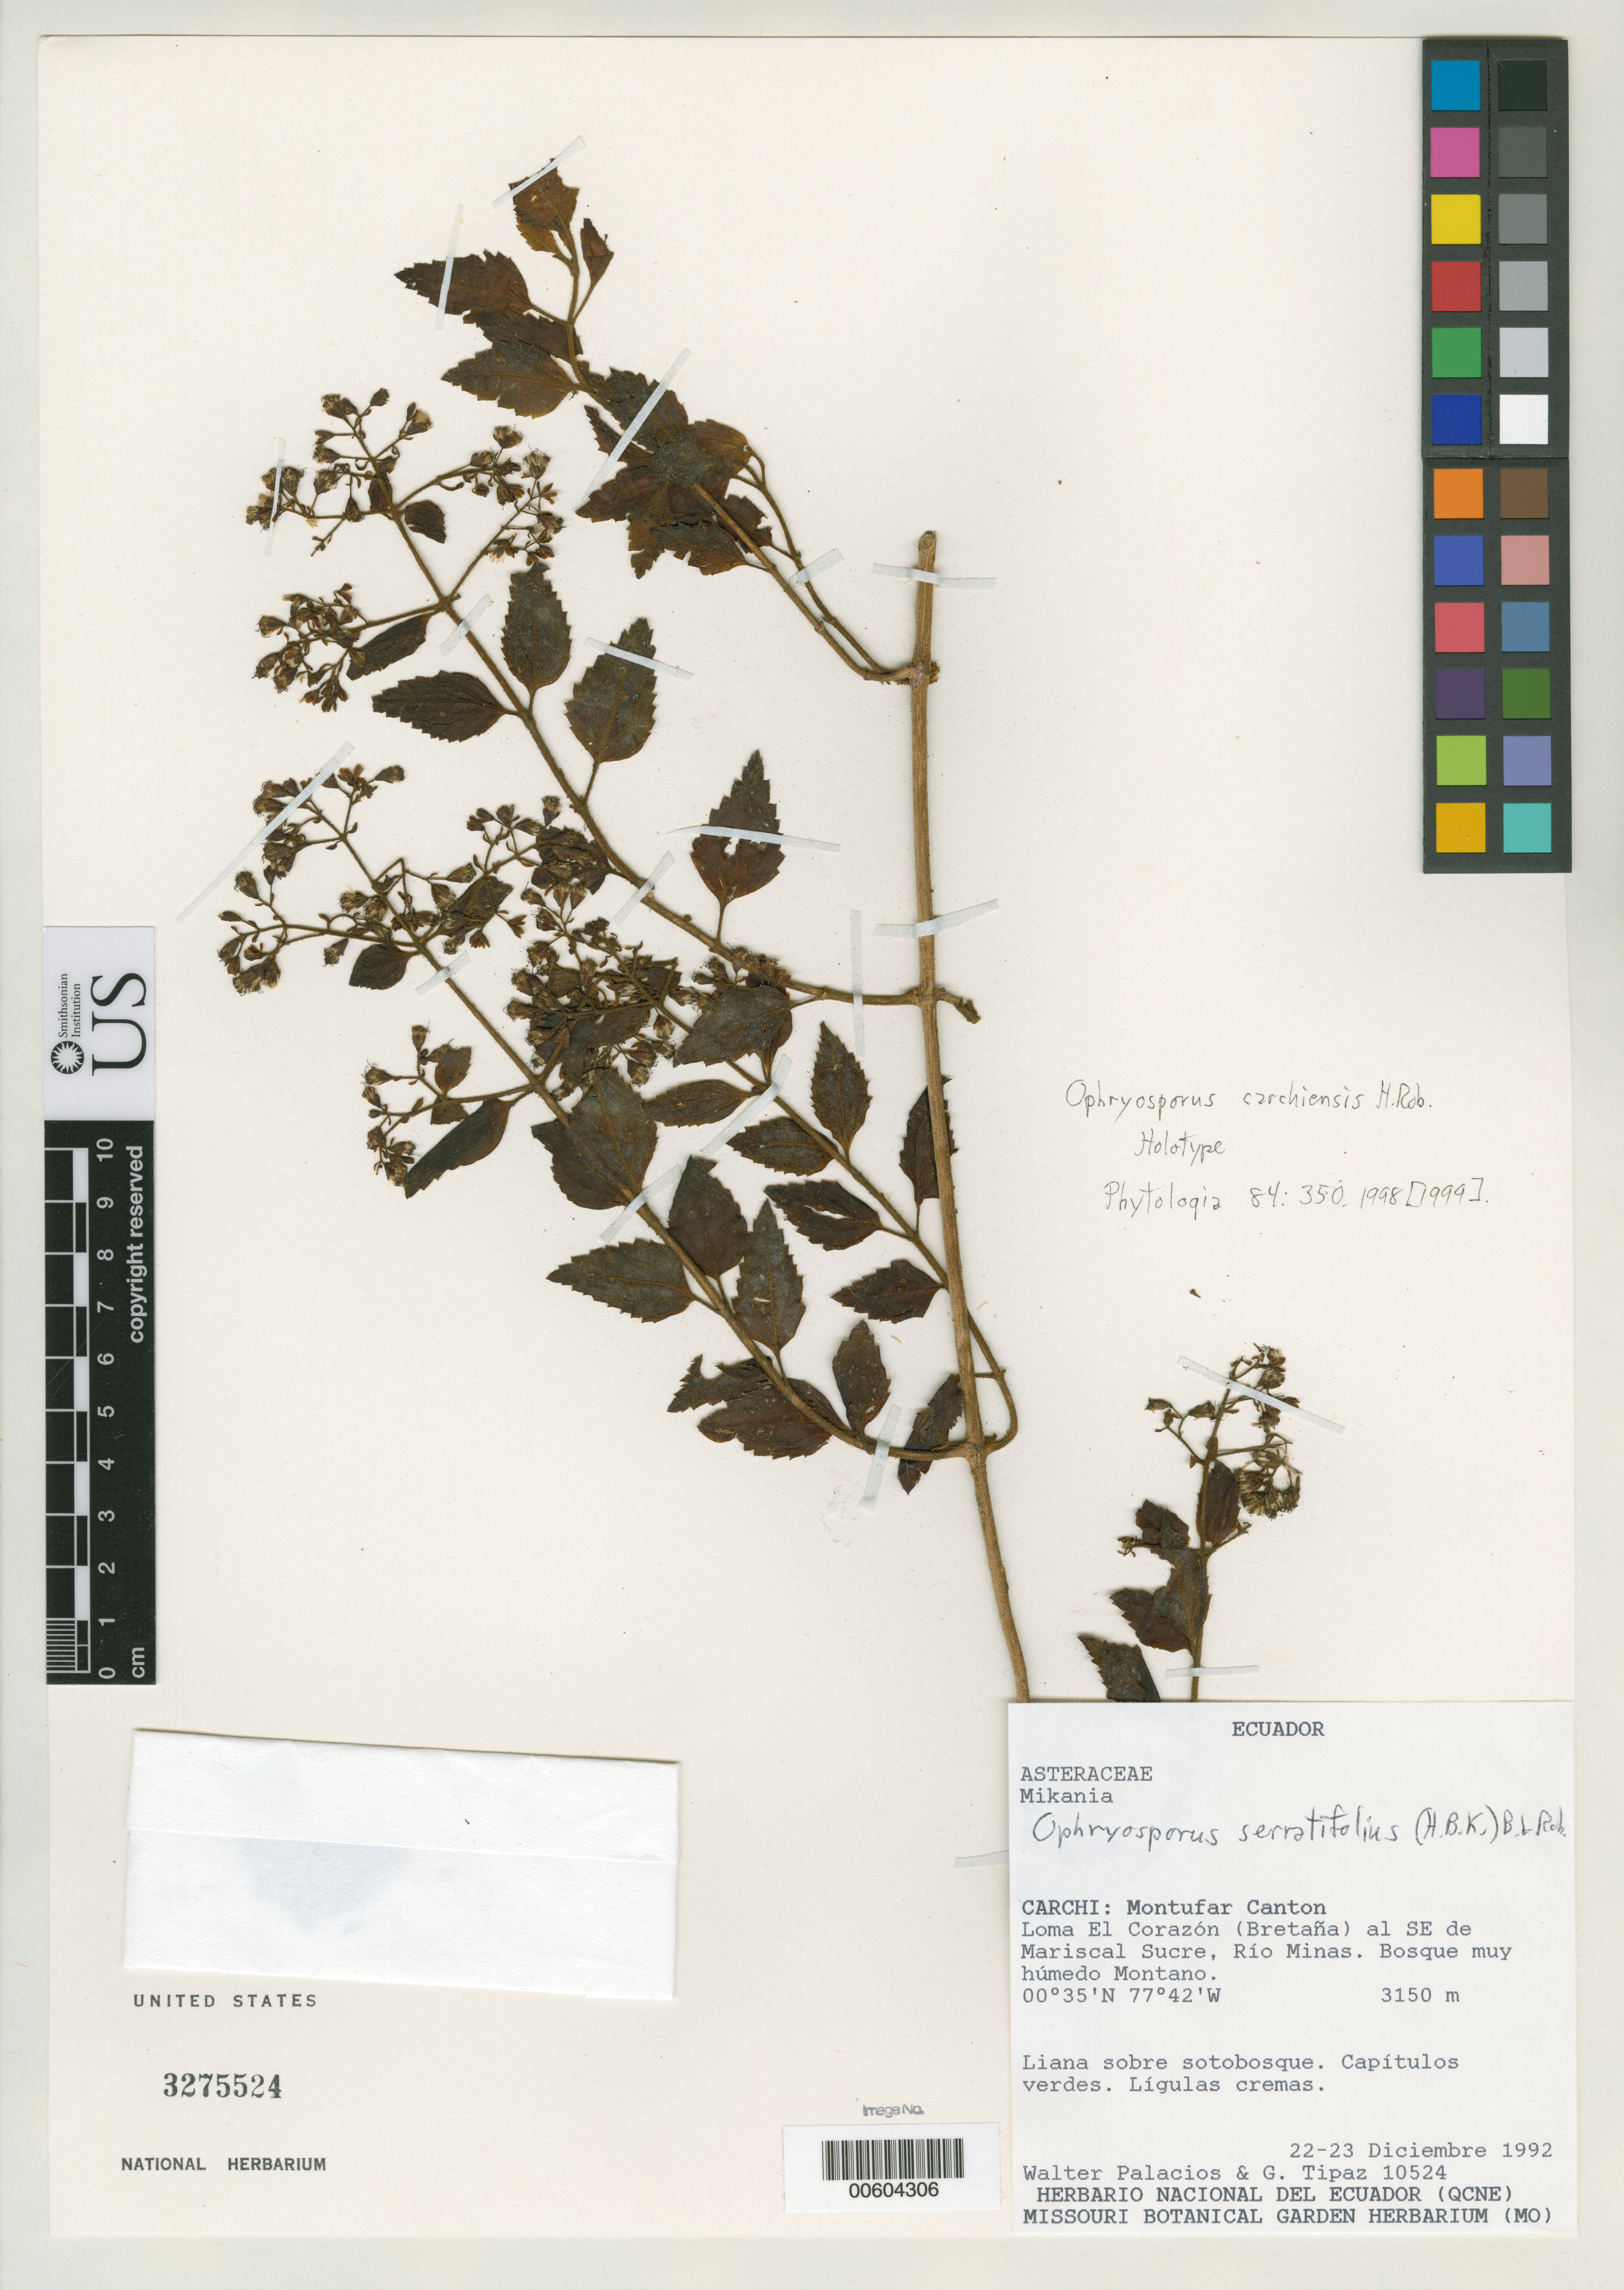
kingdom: Plantae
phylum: Tracheophyta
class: Magnoliopsida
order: Asterales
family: Asteraceae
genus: Ophryosporus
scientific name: Ophryosporus carchiensis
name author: H. Rob.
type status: Holotype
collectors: W. Palacios & G. Tipaz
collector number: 10524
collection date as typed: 22 Dec 1992 to 23 Dec 1992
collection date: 1992-12-22/1992-12-23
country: Ecuador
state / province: Carchi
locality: Montufan Canton, Loma El Corazon, Bretana, al SE de Mariscal Sucre, Rio Minas.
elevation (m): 3150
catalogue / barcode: US 3275524